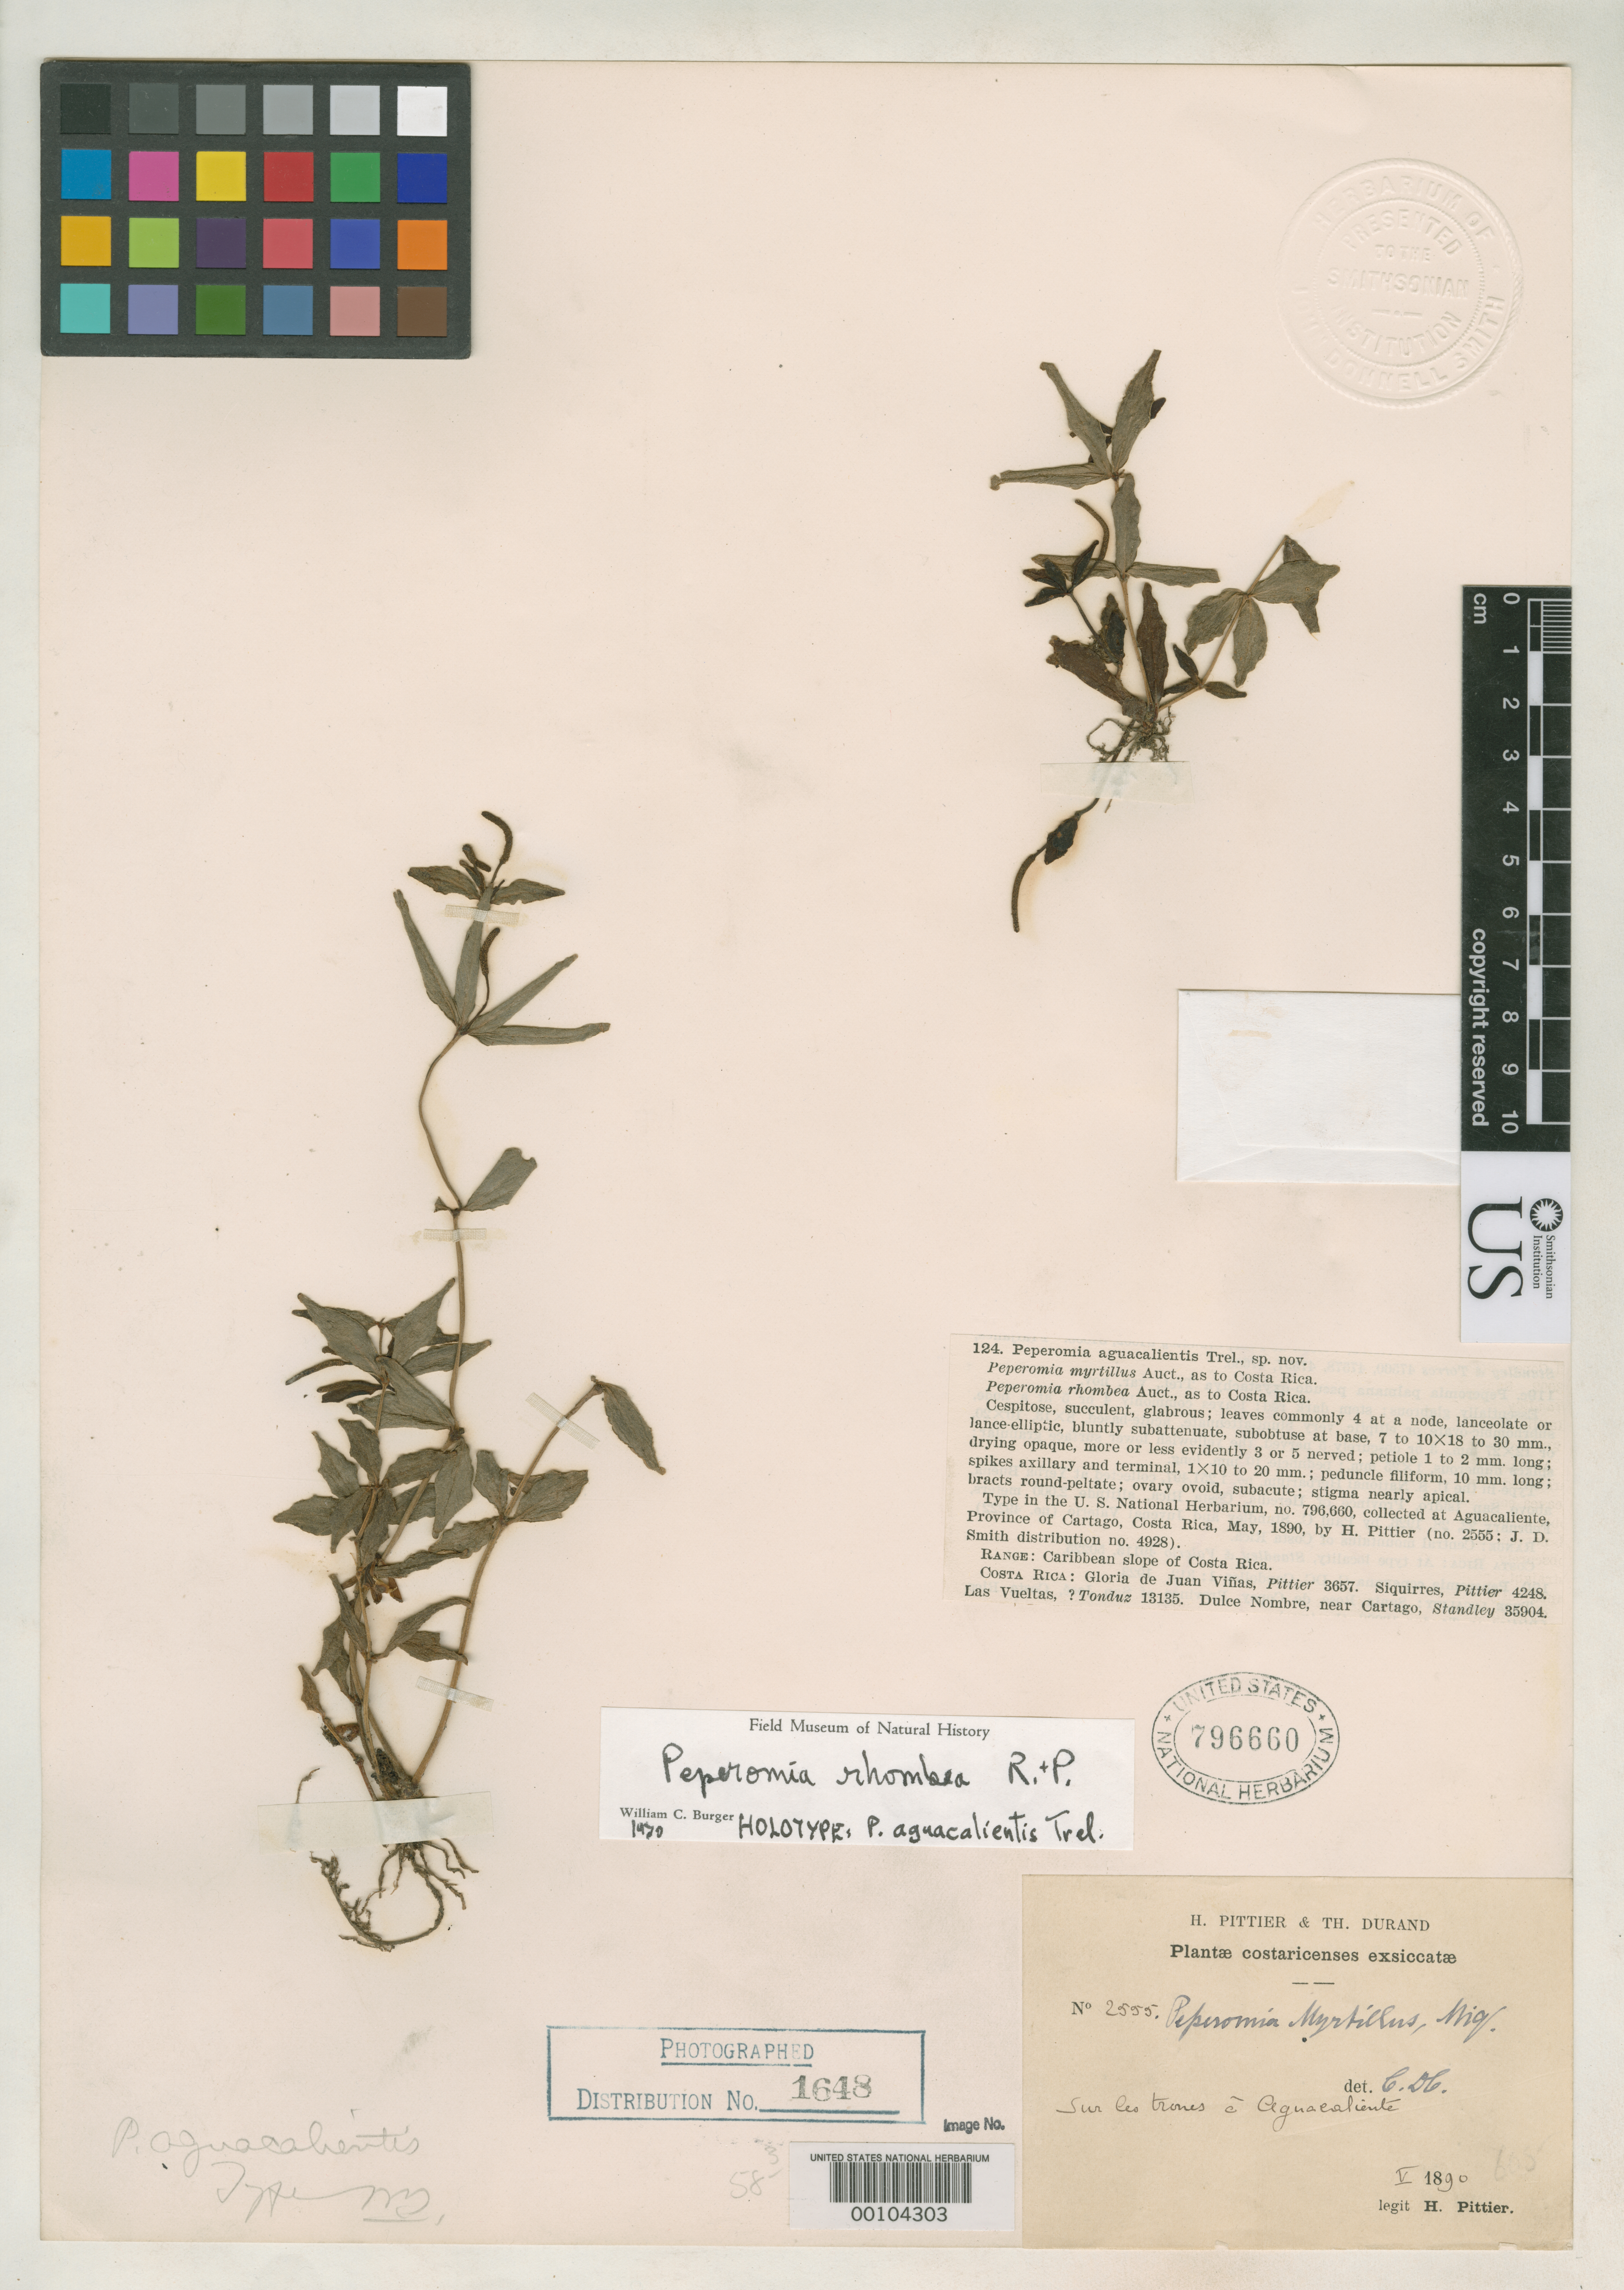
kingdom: Plantae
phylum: Tracheophyta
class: Magnoliopsida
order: Piperales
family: Piperaceae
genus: Peperomia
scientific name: Peperomia aguacalientis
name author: Trel.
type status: Holotype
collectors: H. F. Pittier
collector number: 2555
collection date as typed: May 1890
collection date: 1890-05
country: Costa Rica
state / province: Cartago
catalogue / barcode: US 796660